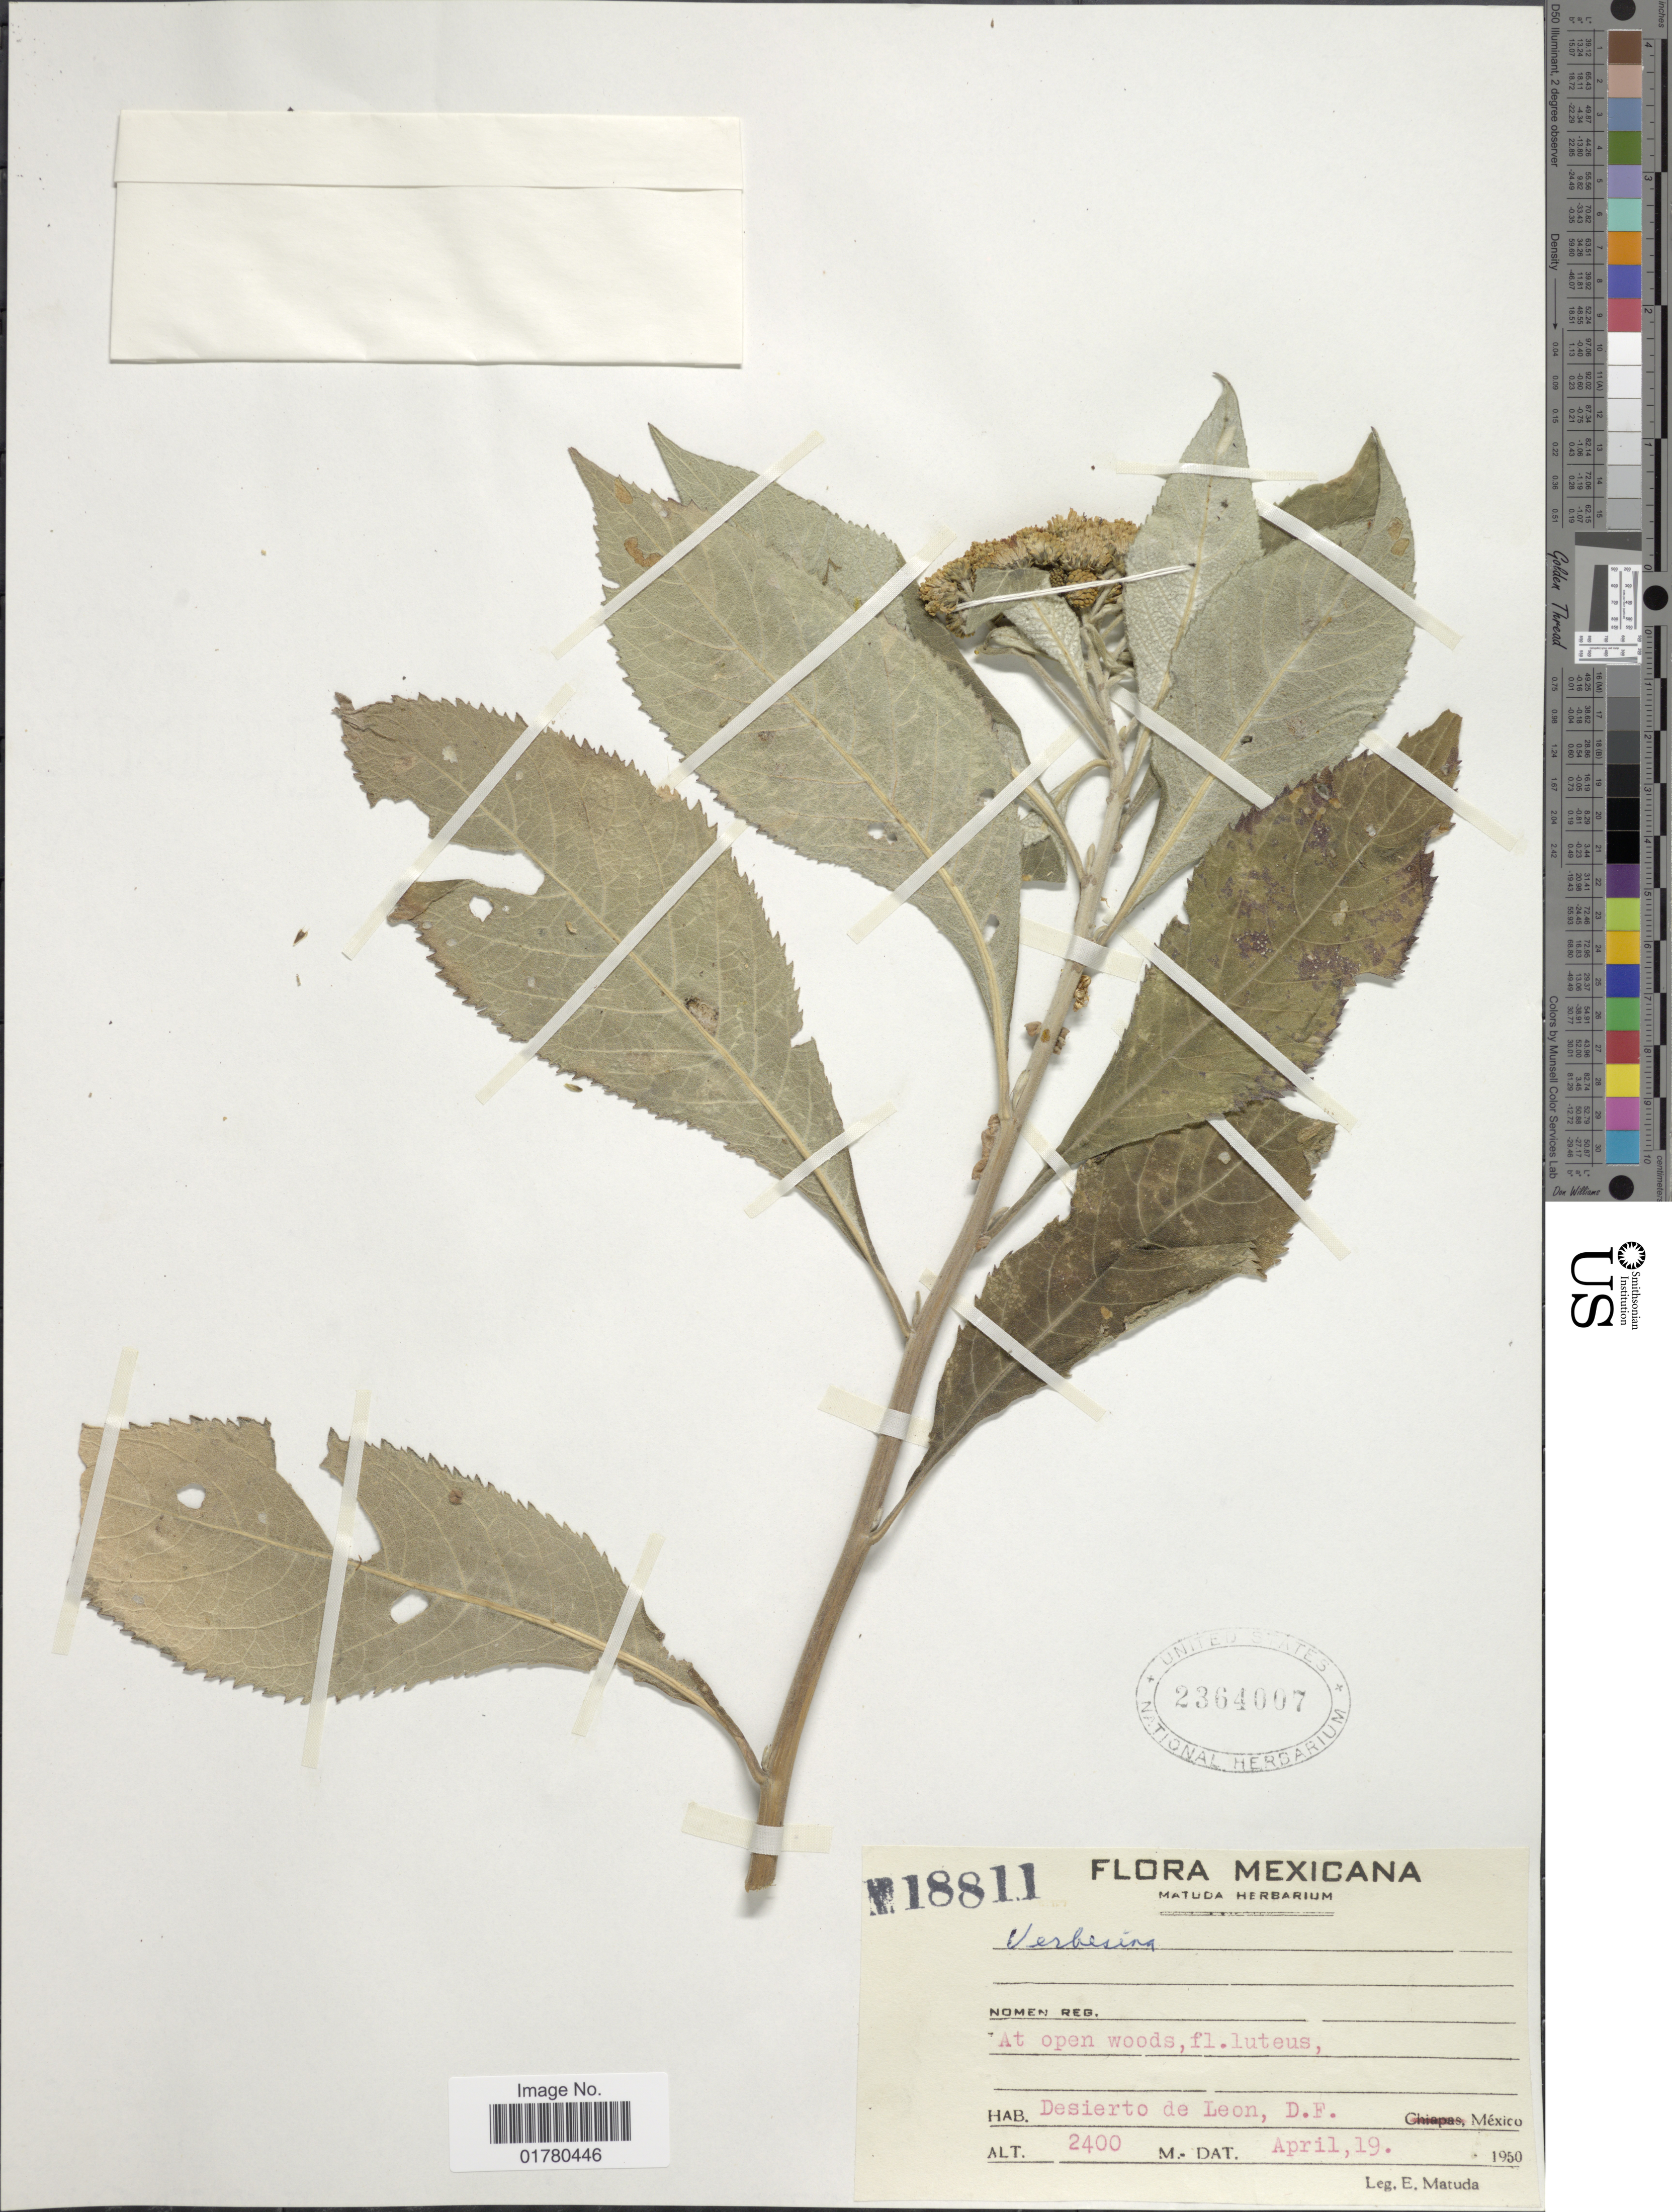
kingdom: Plantae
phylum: Tracheophyta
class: Magnoliopsida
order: Asterales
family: Asteraceae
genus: Verbesina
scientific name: Verbesina sp.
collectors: E. Matuda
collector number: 18811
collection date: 1950-04-19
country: Mexico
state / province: Distrito Federal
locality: Desierto de Leon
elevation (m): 2400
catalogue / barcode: US 2364007